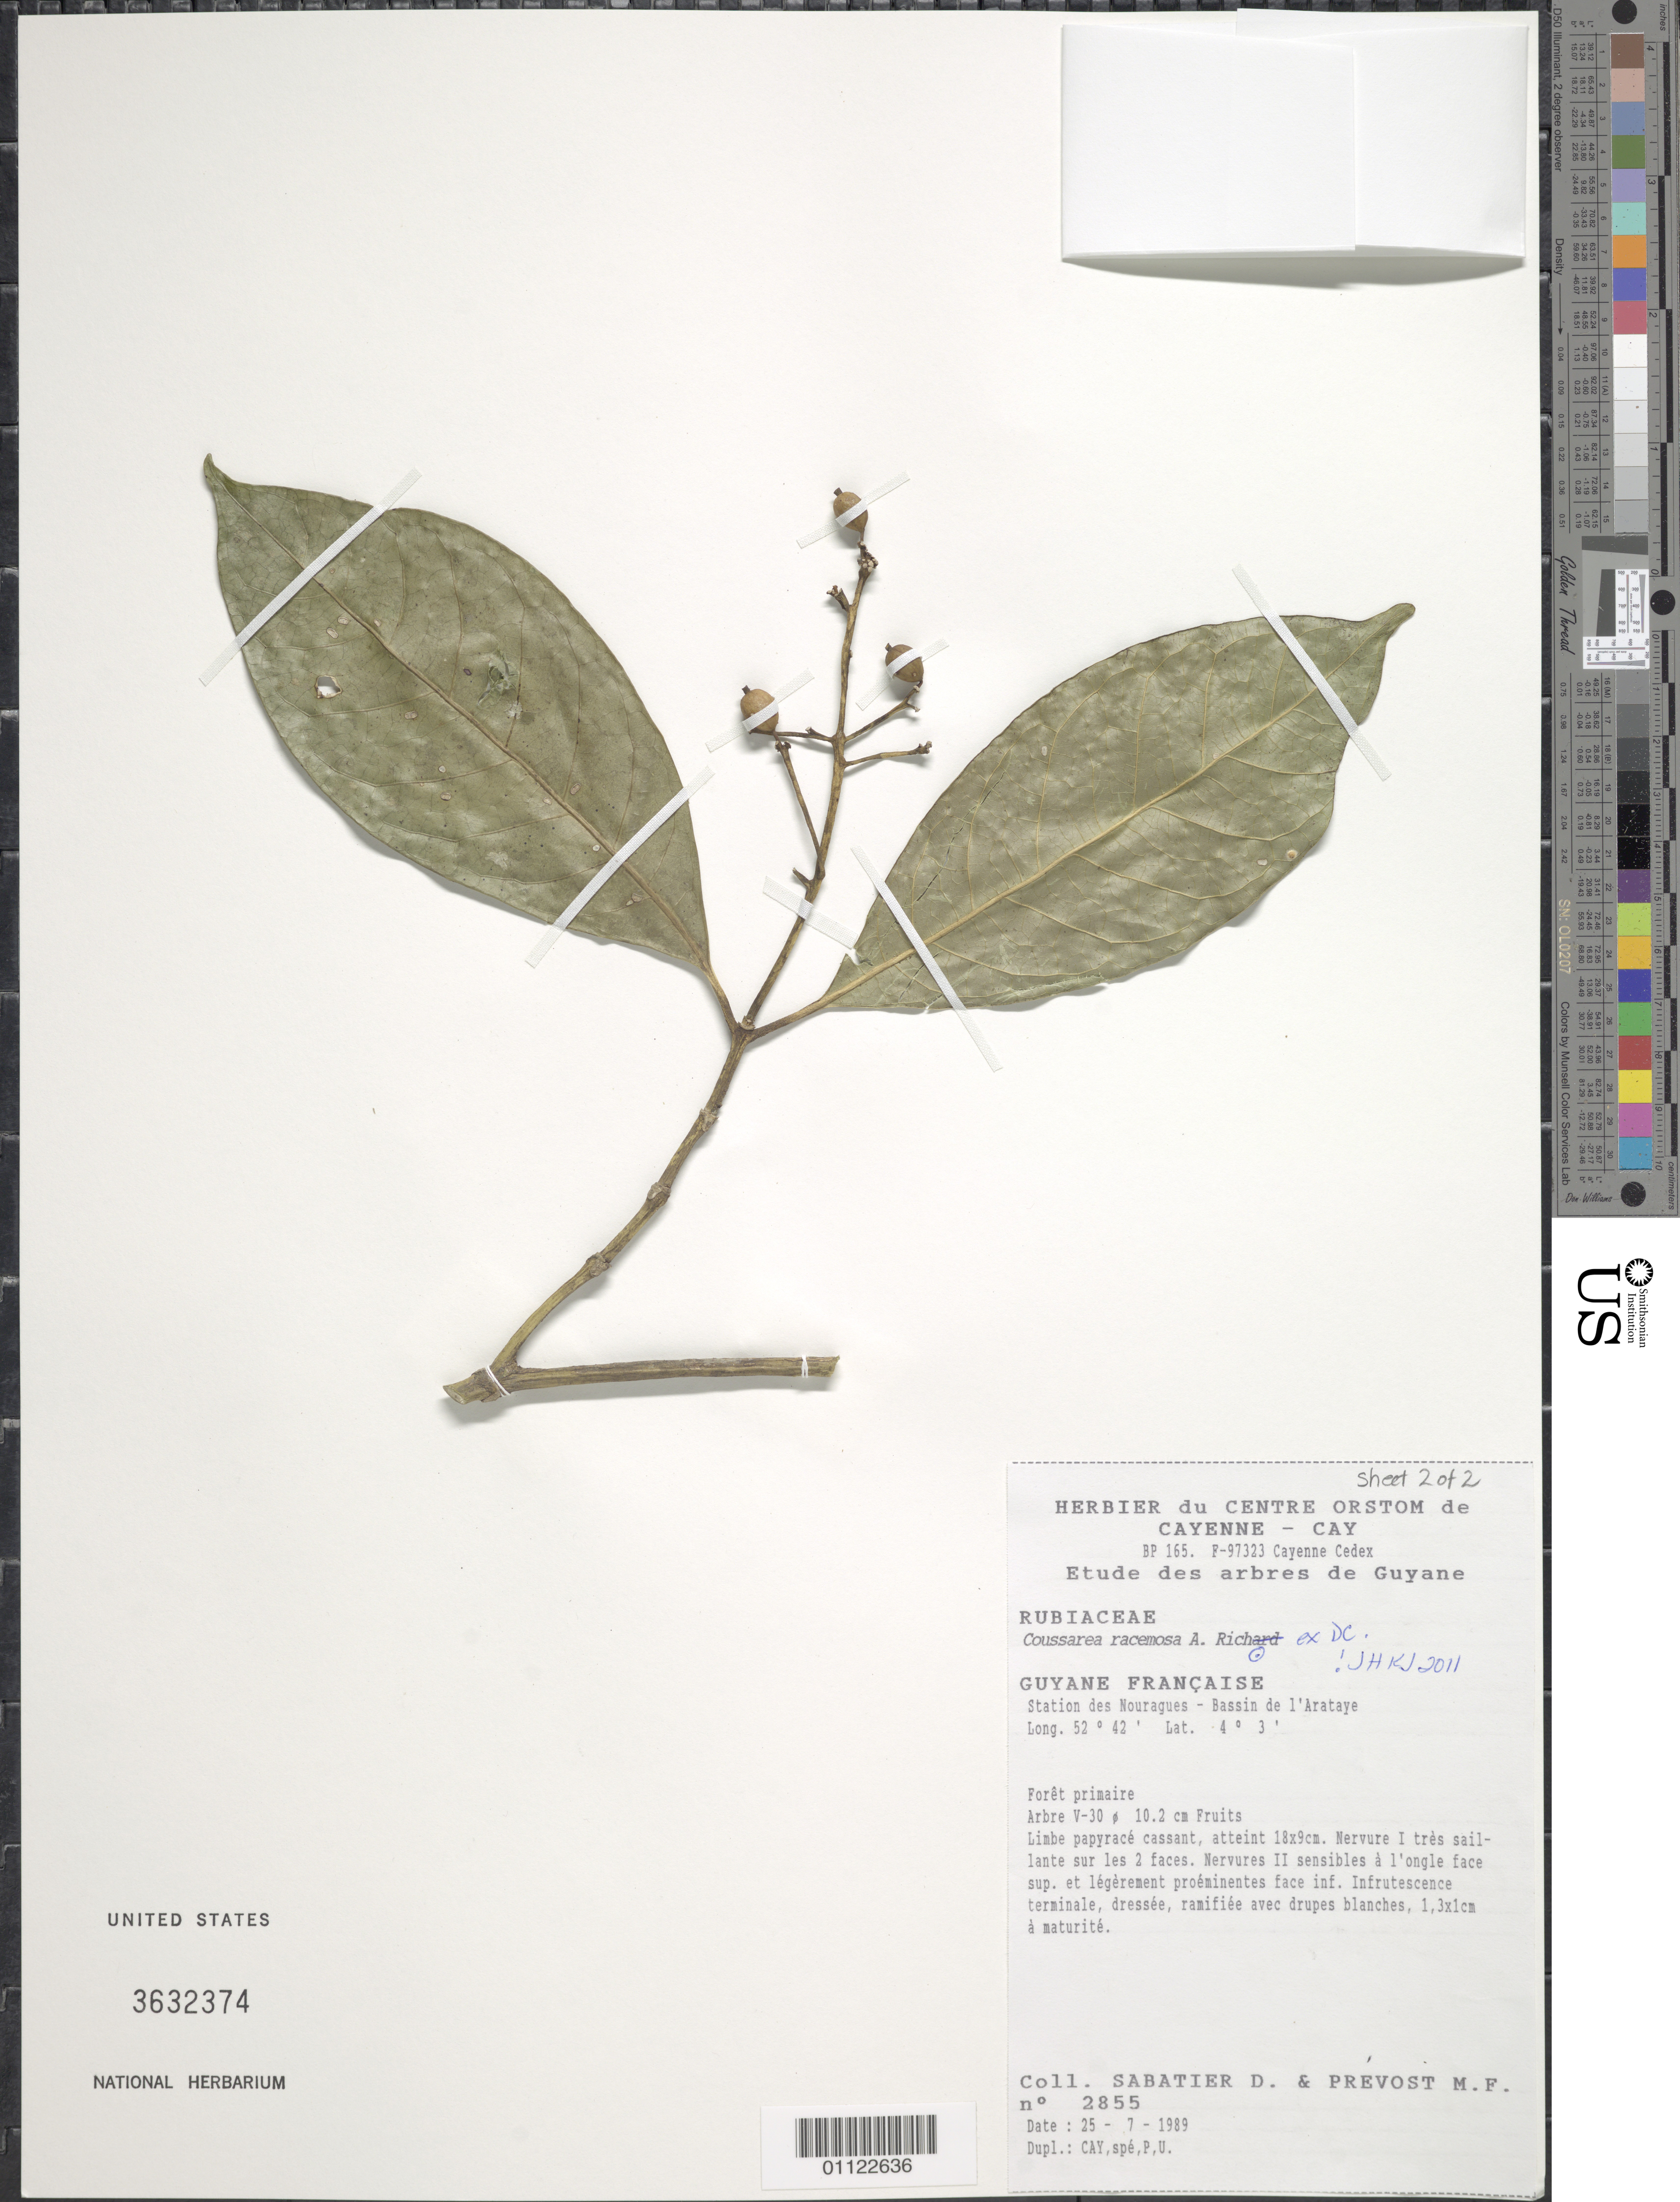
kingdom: Plantae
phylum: Tracheophyta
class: Magnoliopsida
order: Gentianales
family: Rubiaceae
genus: Coussarea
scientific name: Coussarea racemosa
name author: A. Rich.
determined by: Kirkbride, J. H.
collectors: D. Sabatier & M.-F. Prévost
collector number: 2855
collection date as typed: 25-Jul-89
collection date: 1989-07-25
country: French Guiana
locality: Station des Nouragues, Bassin de l'Approuague, Arataye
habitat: Primary forest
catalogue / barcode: US 3632374